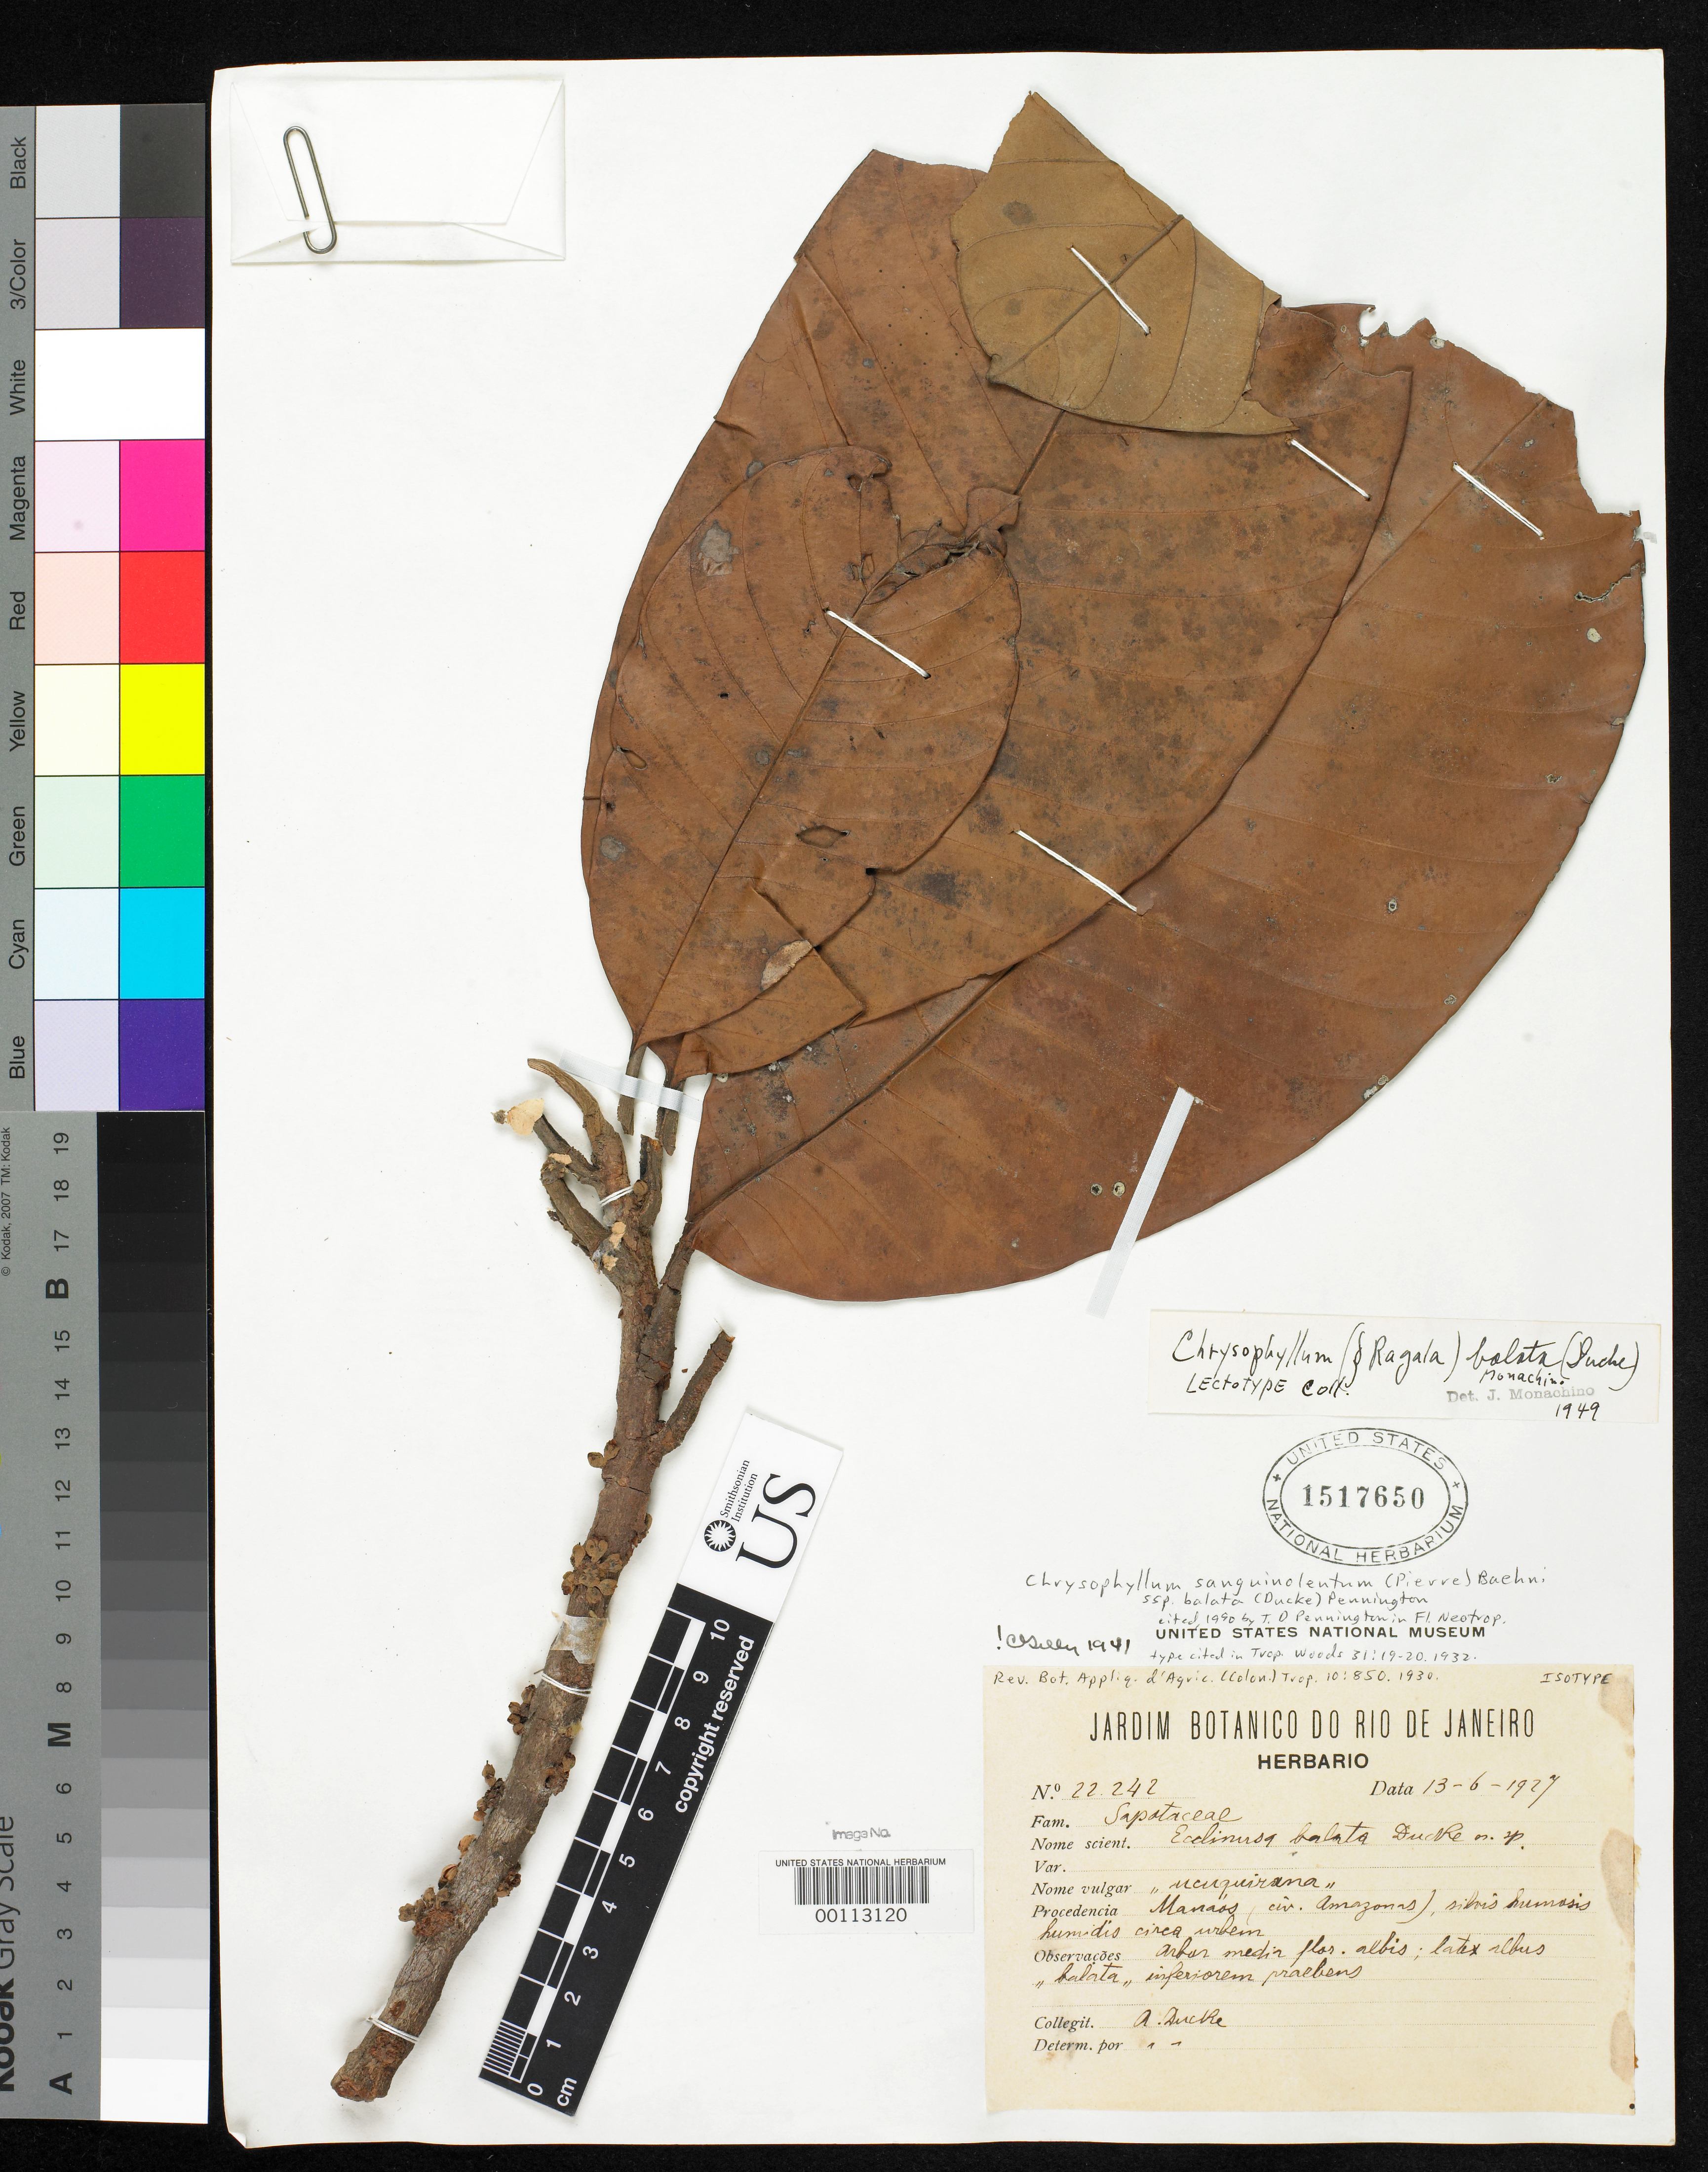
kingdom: Plantae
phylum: Tracheophyta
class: Magnoliopsida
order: Ericales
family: Sapotaceae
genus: Ecclinusa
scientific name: Ecclinusa balata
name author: Ducke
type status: Isotype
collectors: A. Ducke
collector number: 22242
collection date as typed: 13 Jun 1927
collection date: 1927-06-13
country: Brazil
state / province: Amazonas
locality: Manaos.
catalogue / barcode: US 1517650